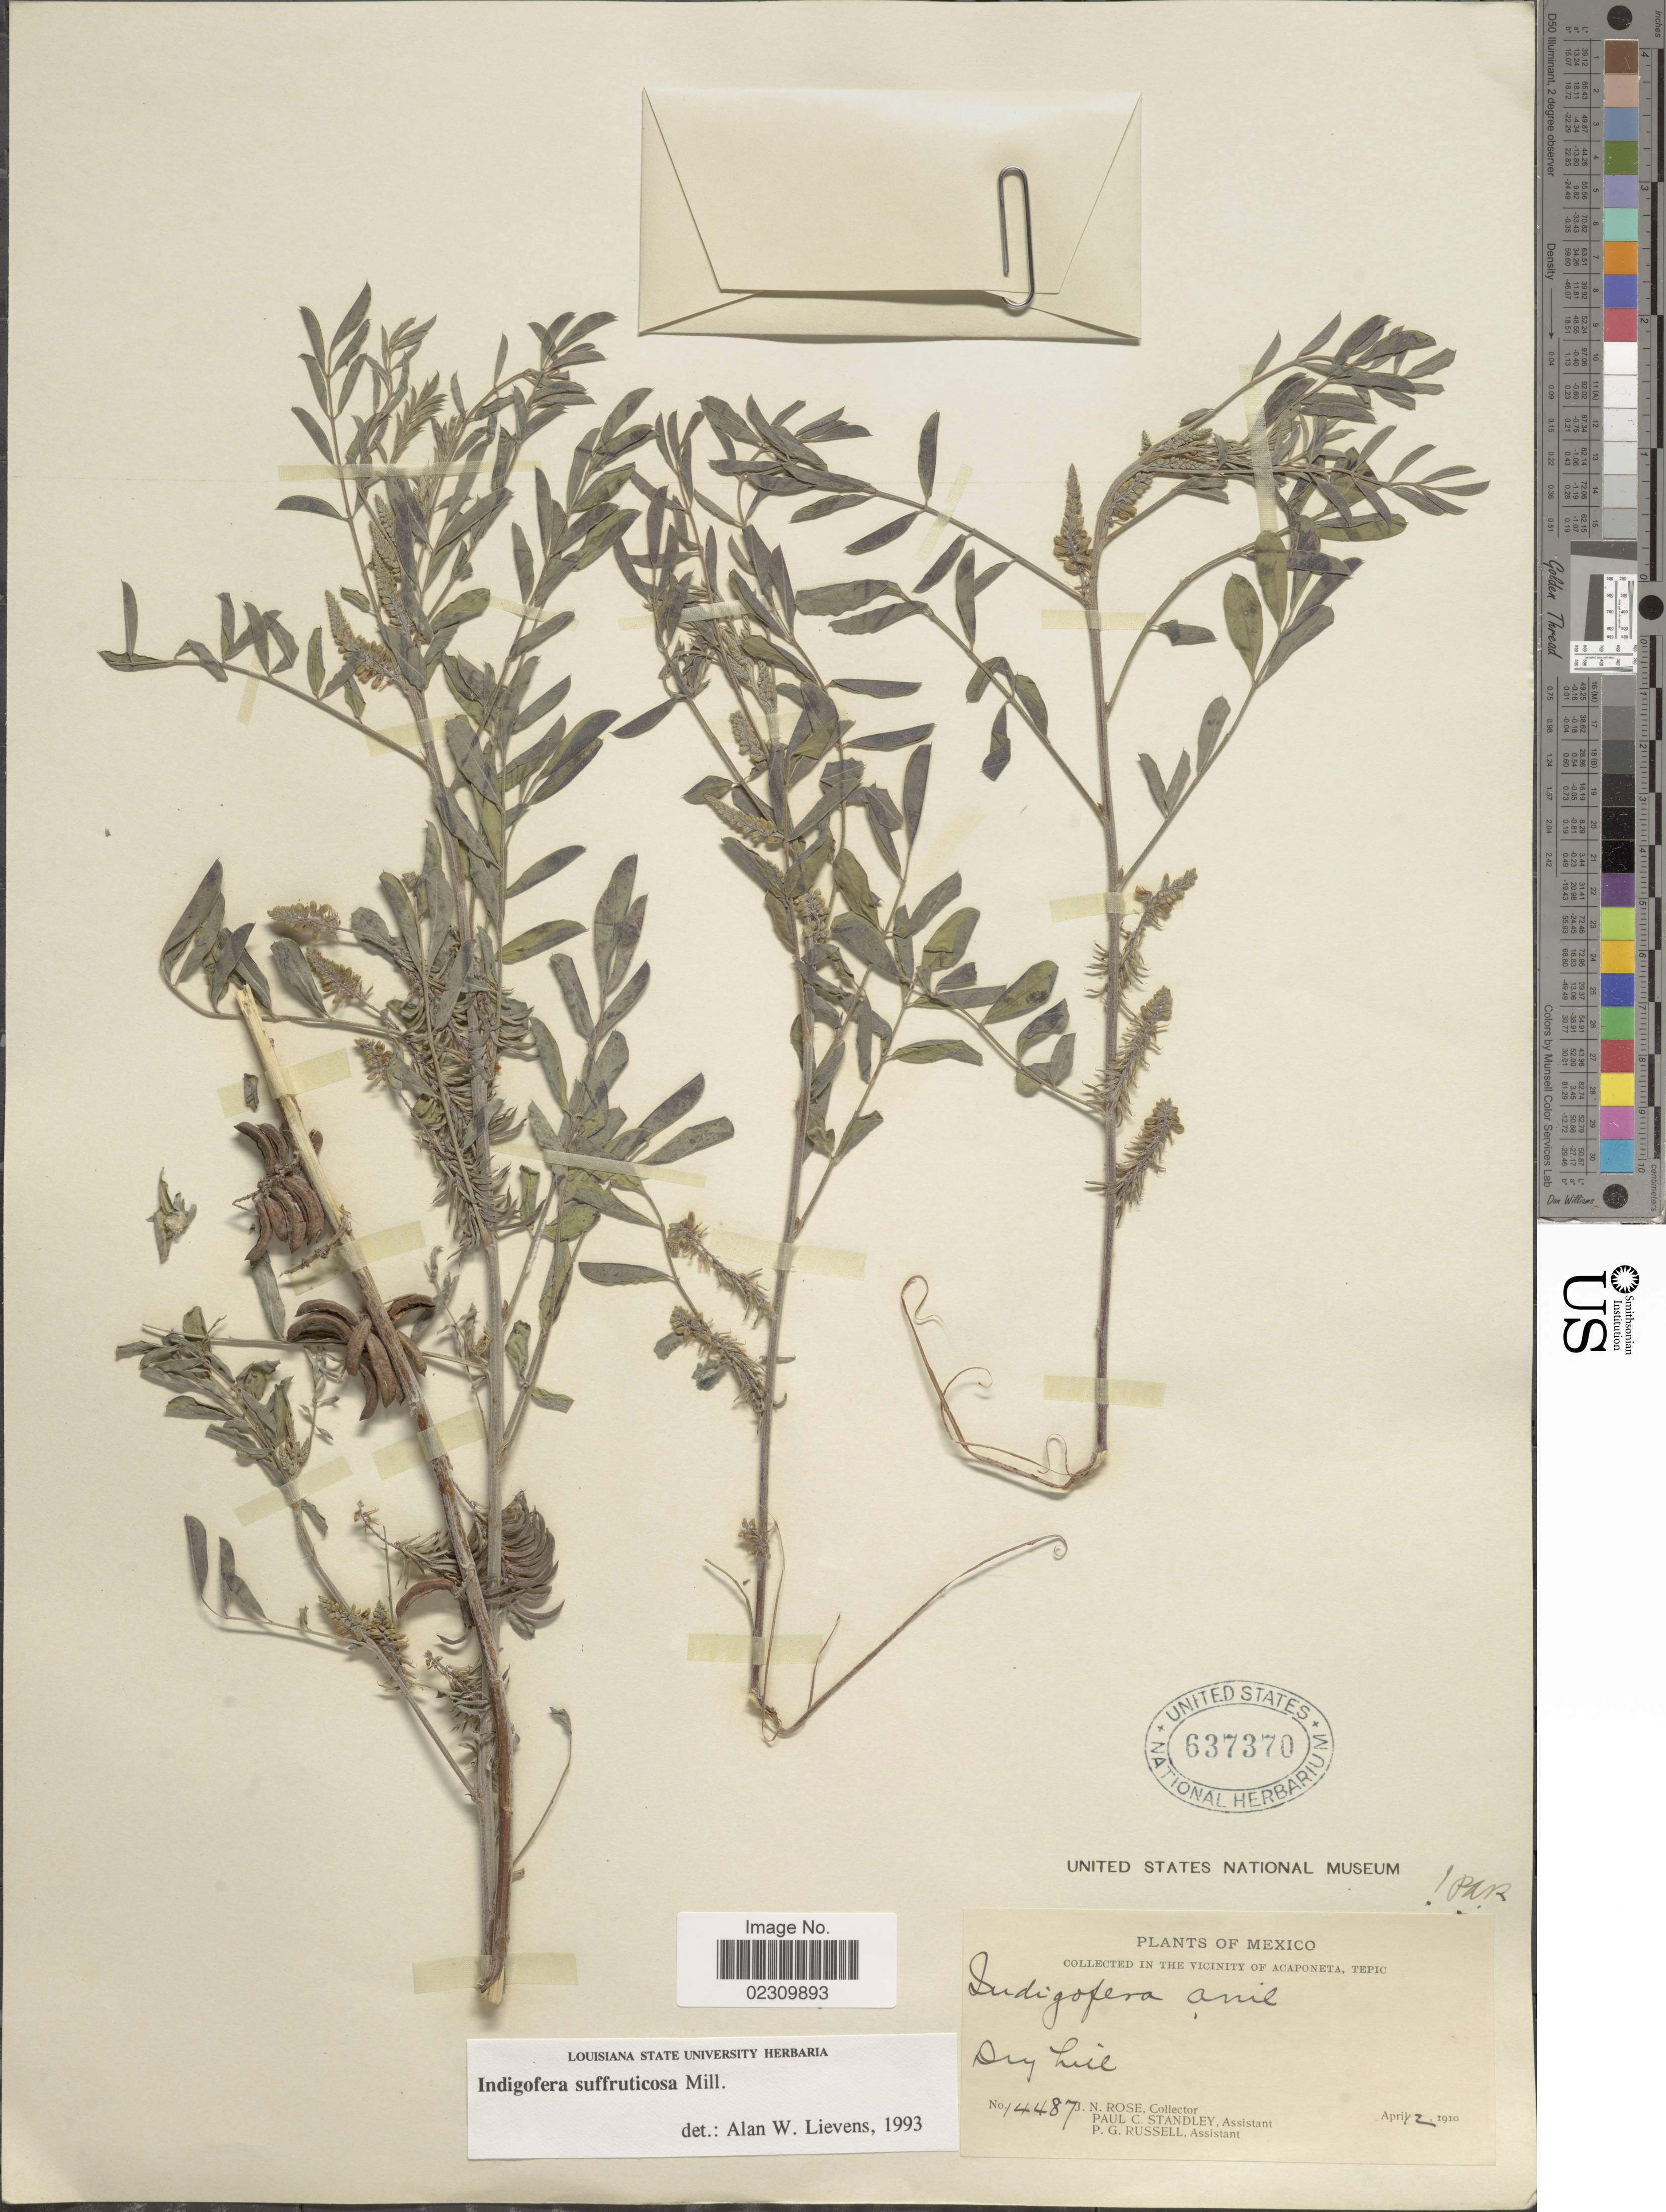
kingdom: Plantae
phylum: Tracheophyta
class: Magnoliopsida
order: Fabales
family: Fabaceae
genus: Indigofera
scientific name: Indigofera suffruticosa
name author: Mill.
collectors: J. N. Rose, P. C. Standley & P. G. Russell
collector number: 14487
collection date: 1910-04-12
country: Mexico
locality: Vicinity of Acaponeta, Tepic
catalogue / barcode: US 637370